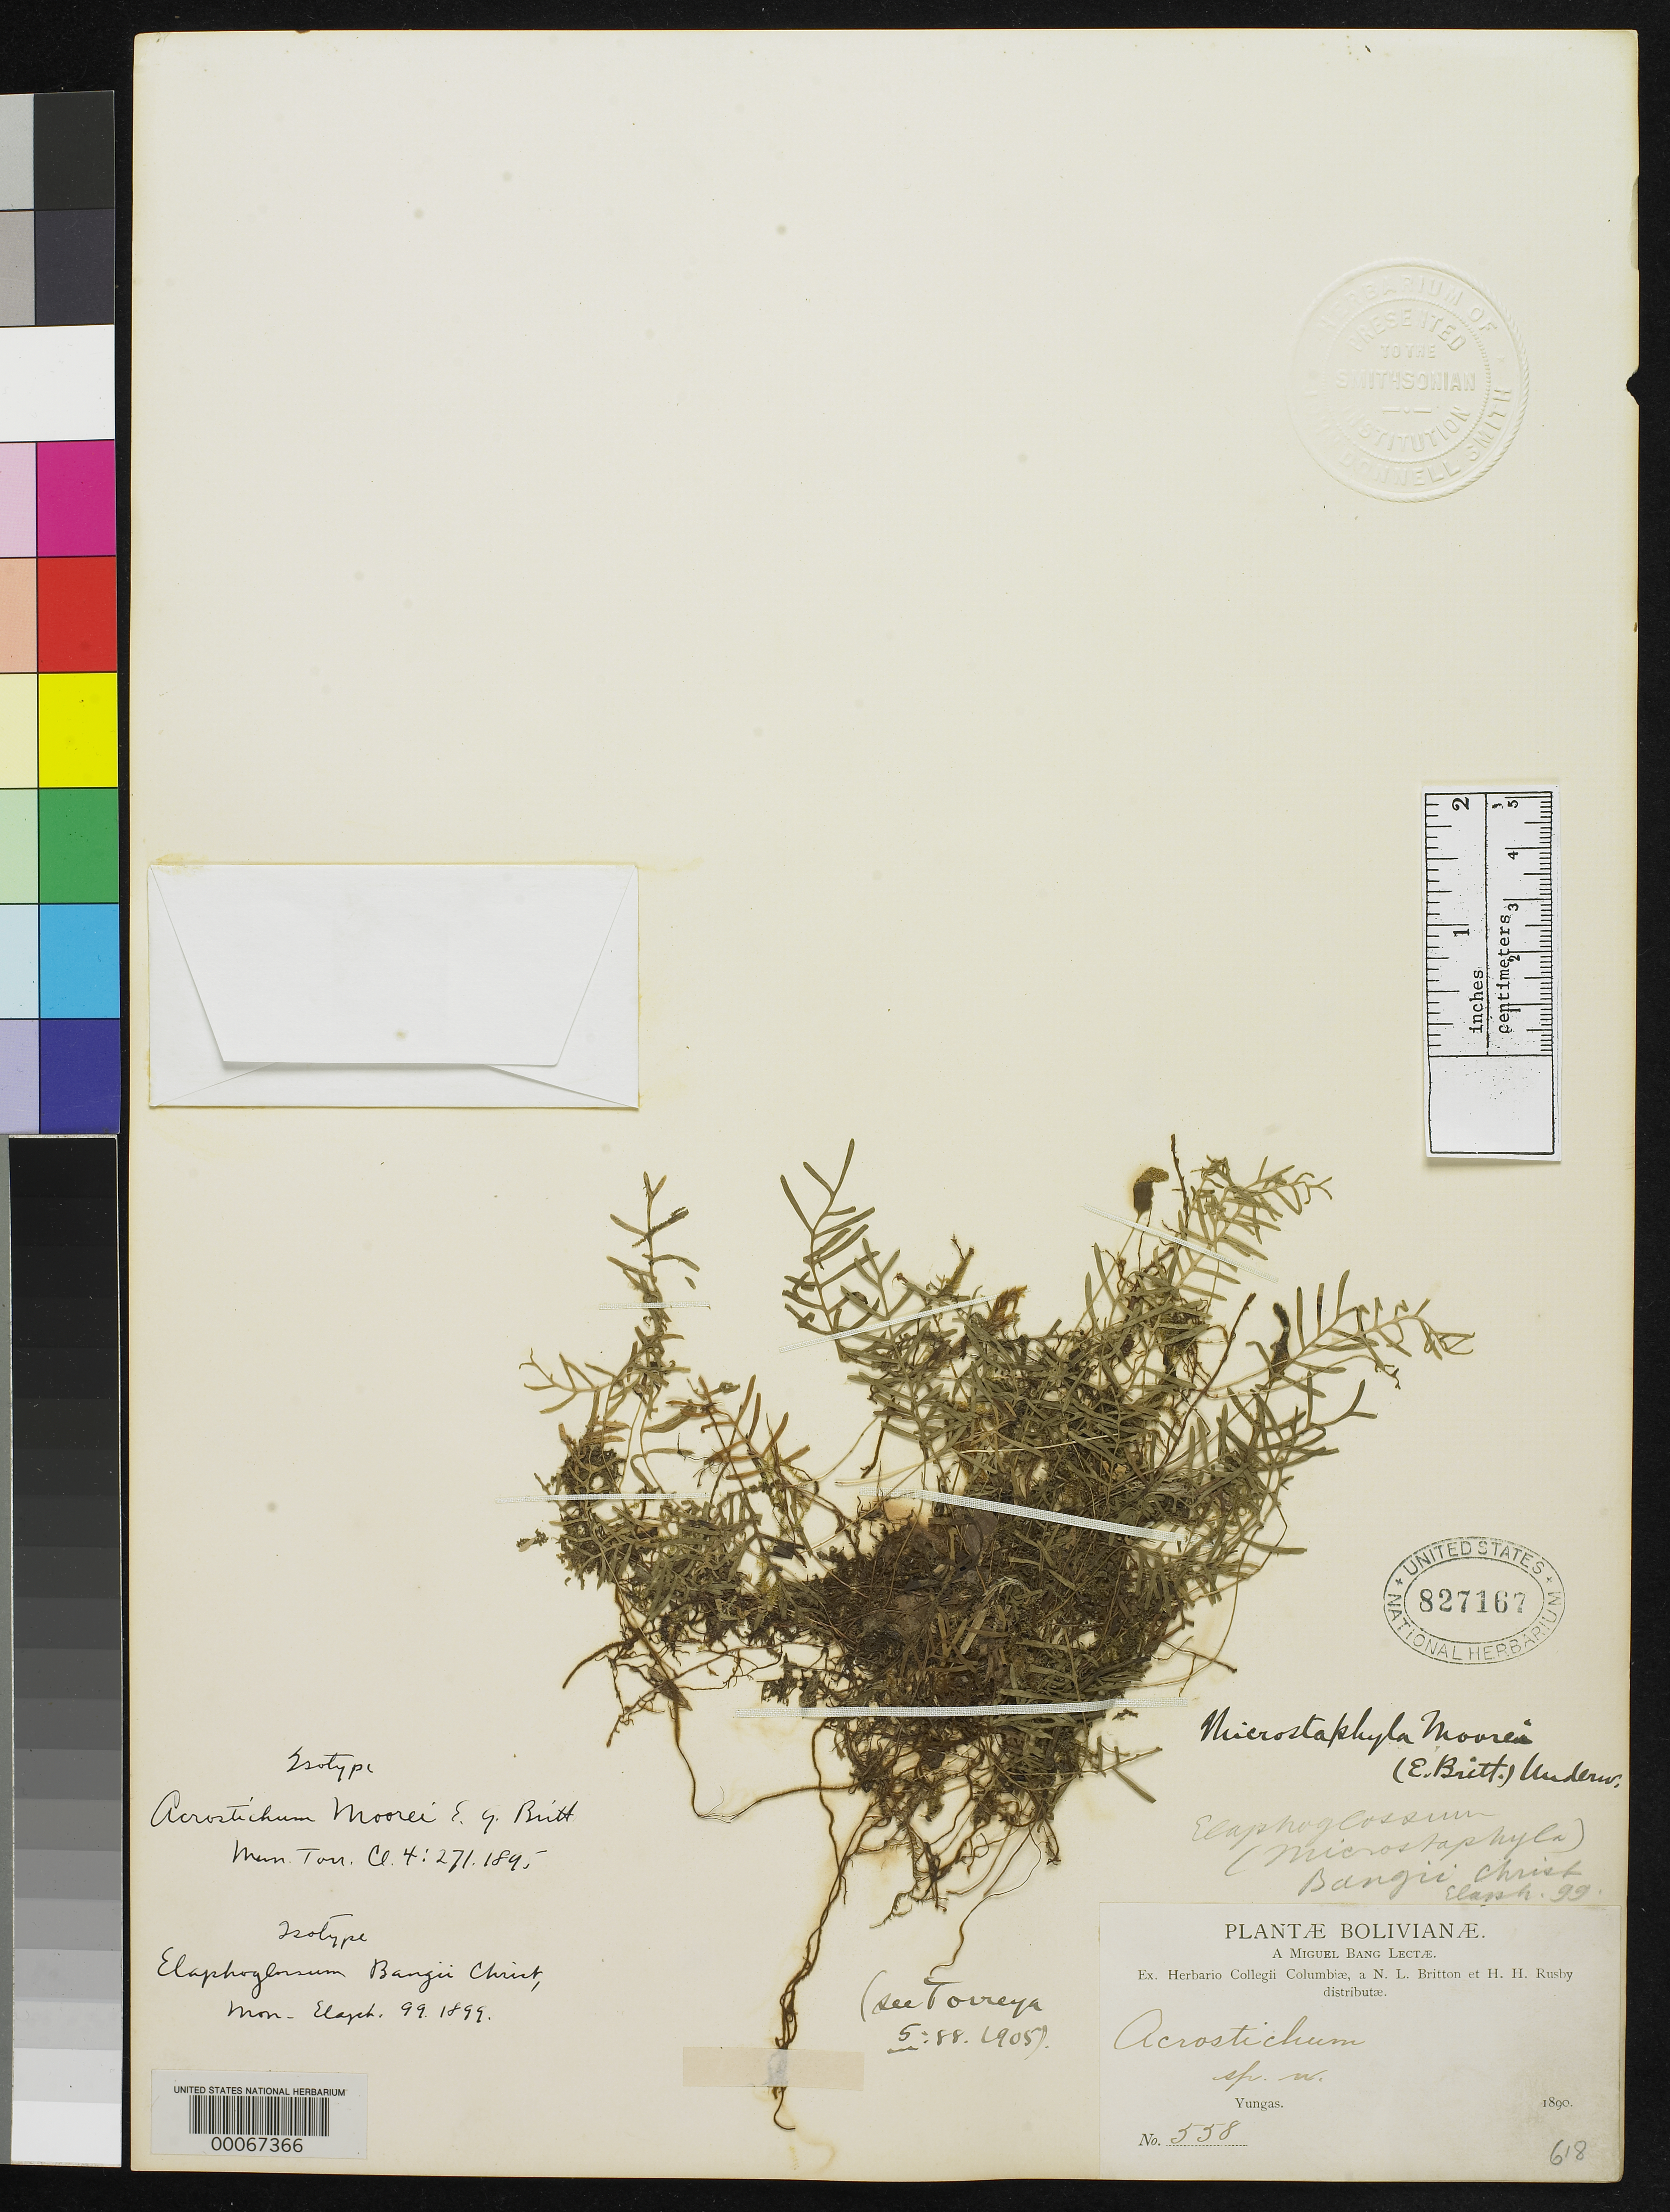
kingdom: Plantae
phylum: Tracheophyta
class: Polypodiopsida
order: Polypodiales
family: Dryopteridaceae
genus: Elaphoglossum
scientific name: Elaphoglossum bangii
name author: Christ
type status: Isotype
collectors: M. Bang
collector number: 558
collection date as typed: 1890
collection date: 1890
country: Bolivia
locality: Yungas.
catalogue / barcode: US 827167